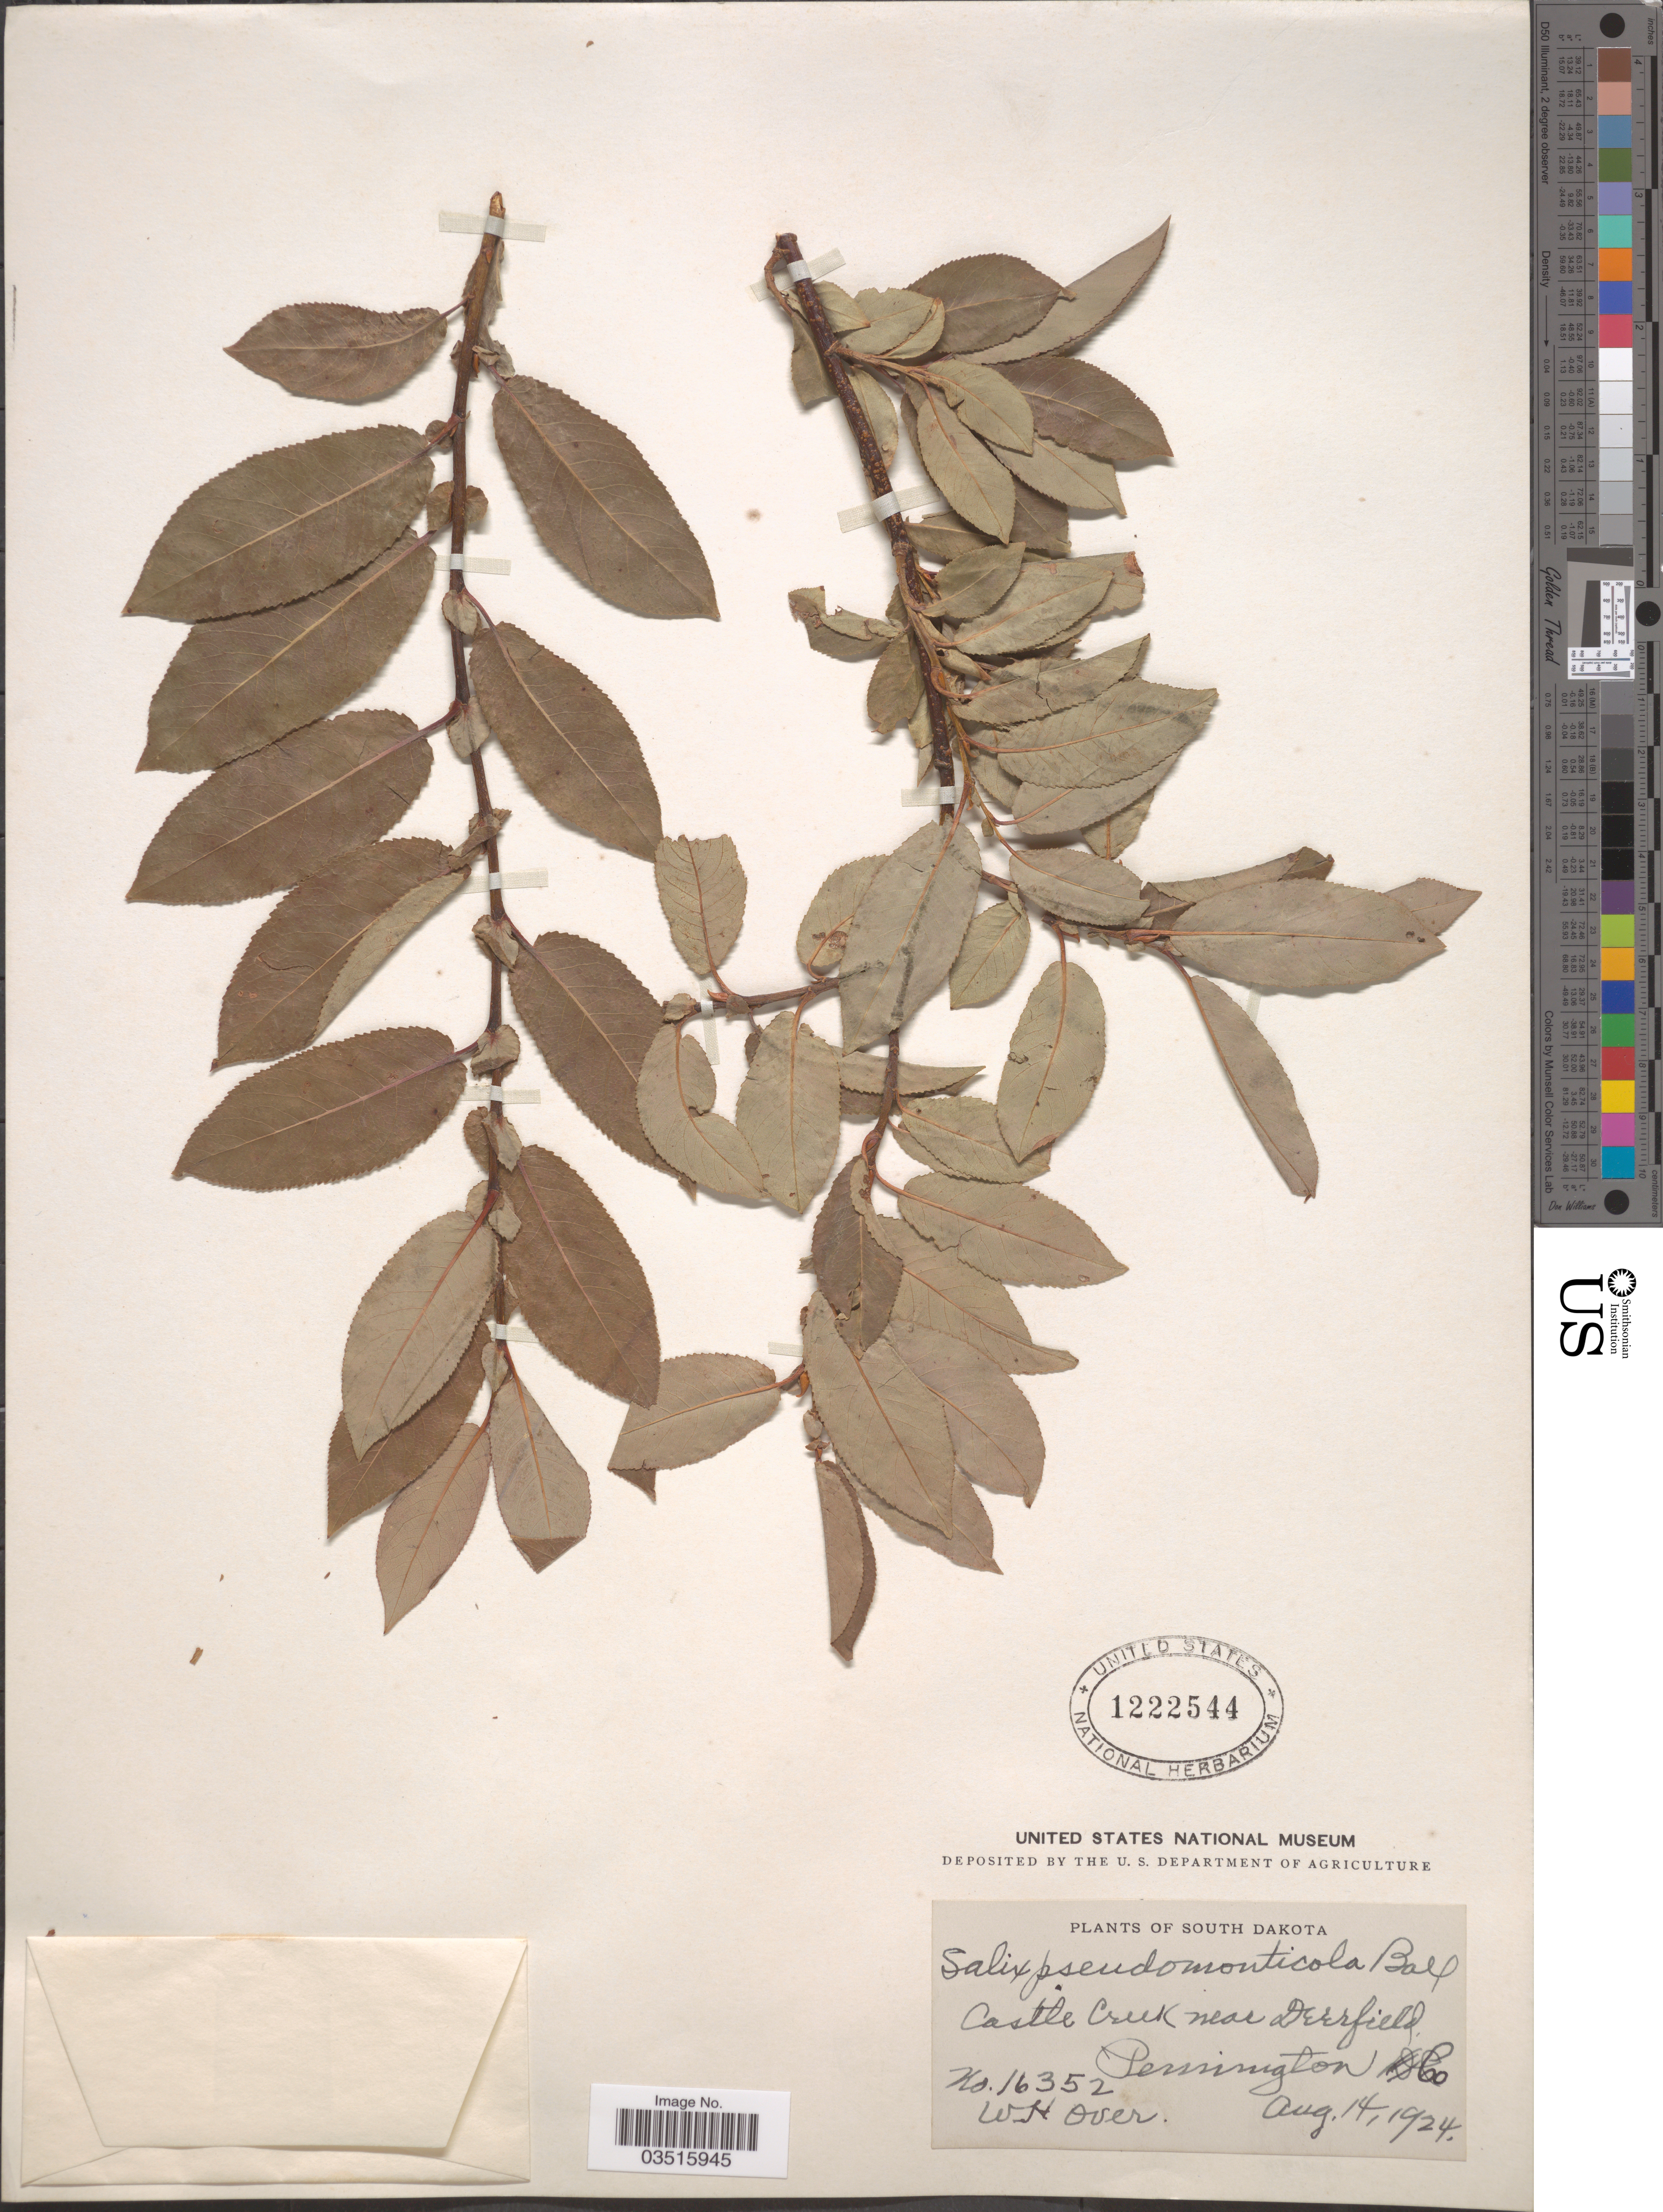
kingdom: Plantae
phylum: Tracheophyta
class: Magnoliopsida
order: Malpighiales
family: Salicaceae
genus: Salix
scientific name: Salix monticola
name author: Bebb.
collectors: W. Over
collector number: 16352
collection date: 1924-08-14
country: United States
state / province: South Dakota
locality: Castle Creek near Deerfield. Pennington Co.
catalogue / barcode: US 1222544